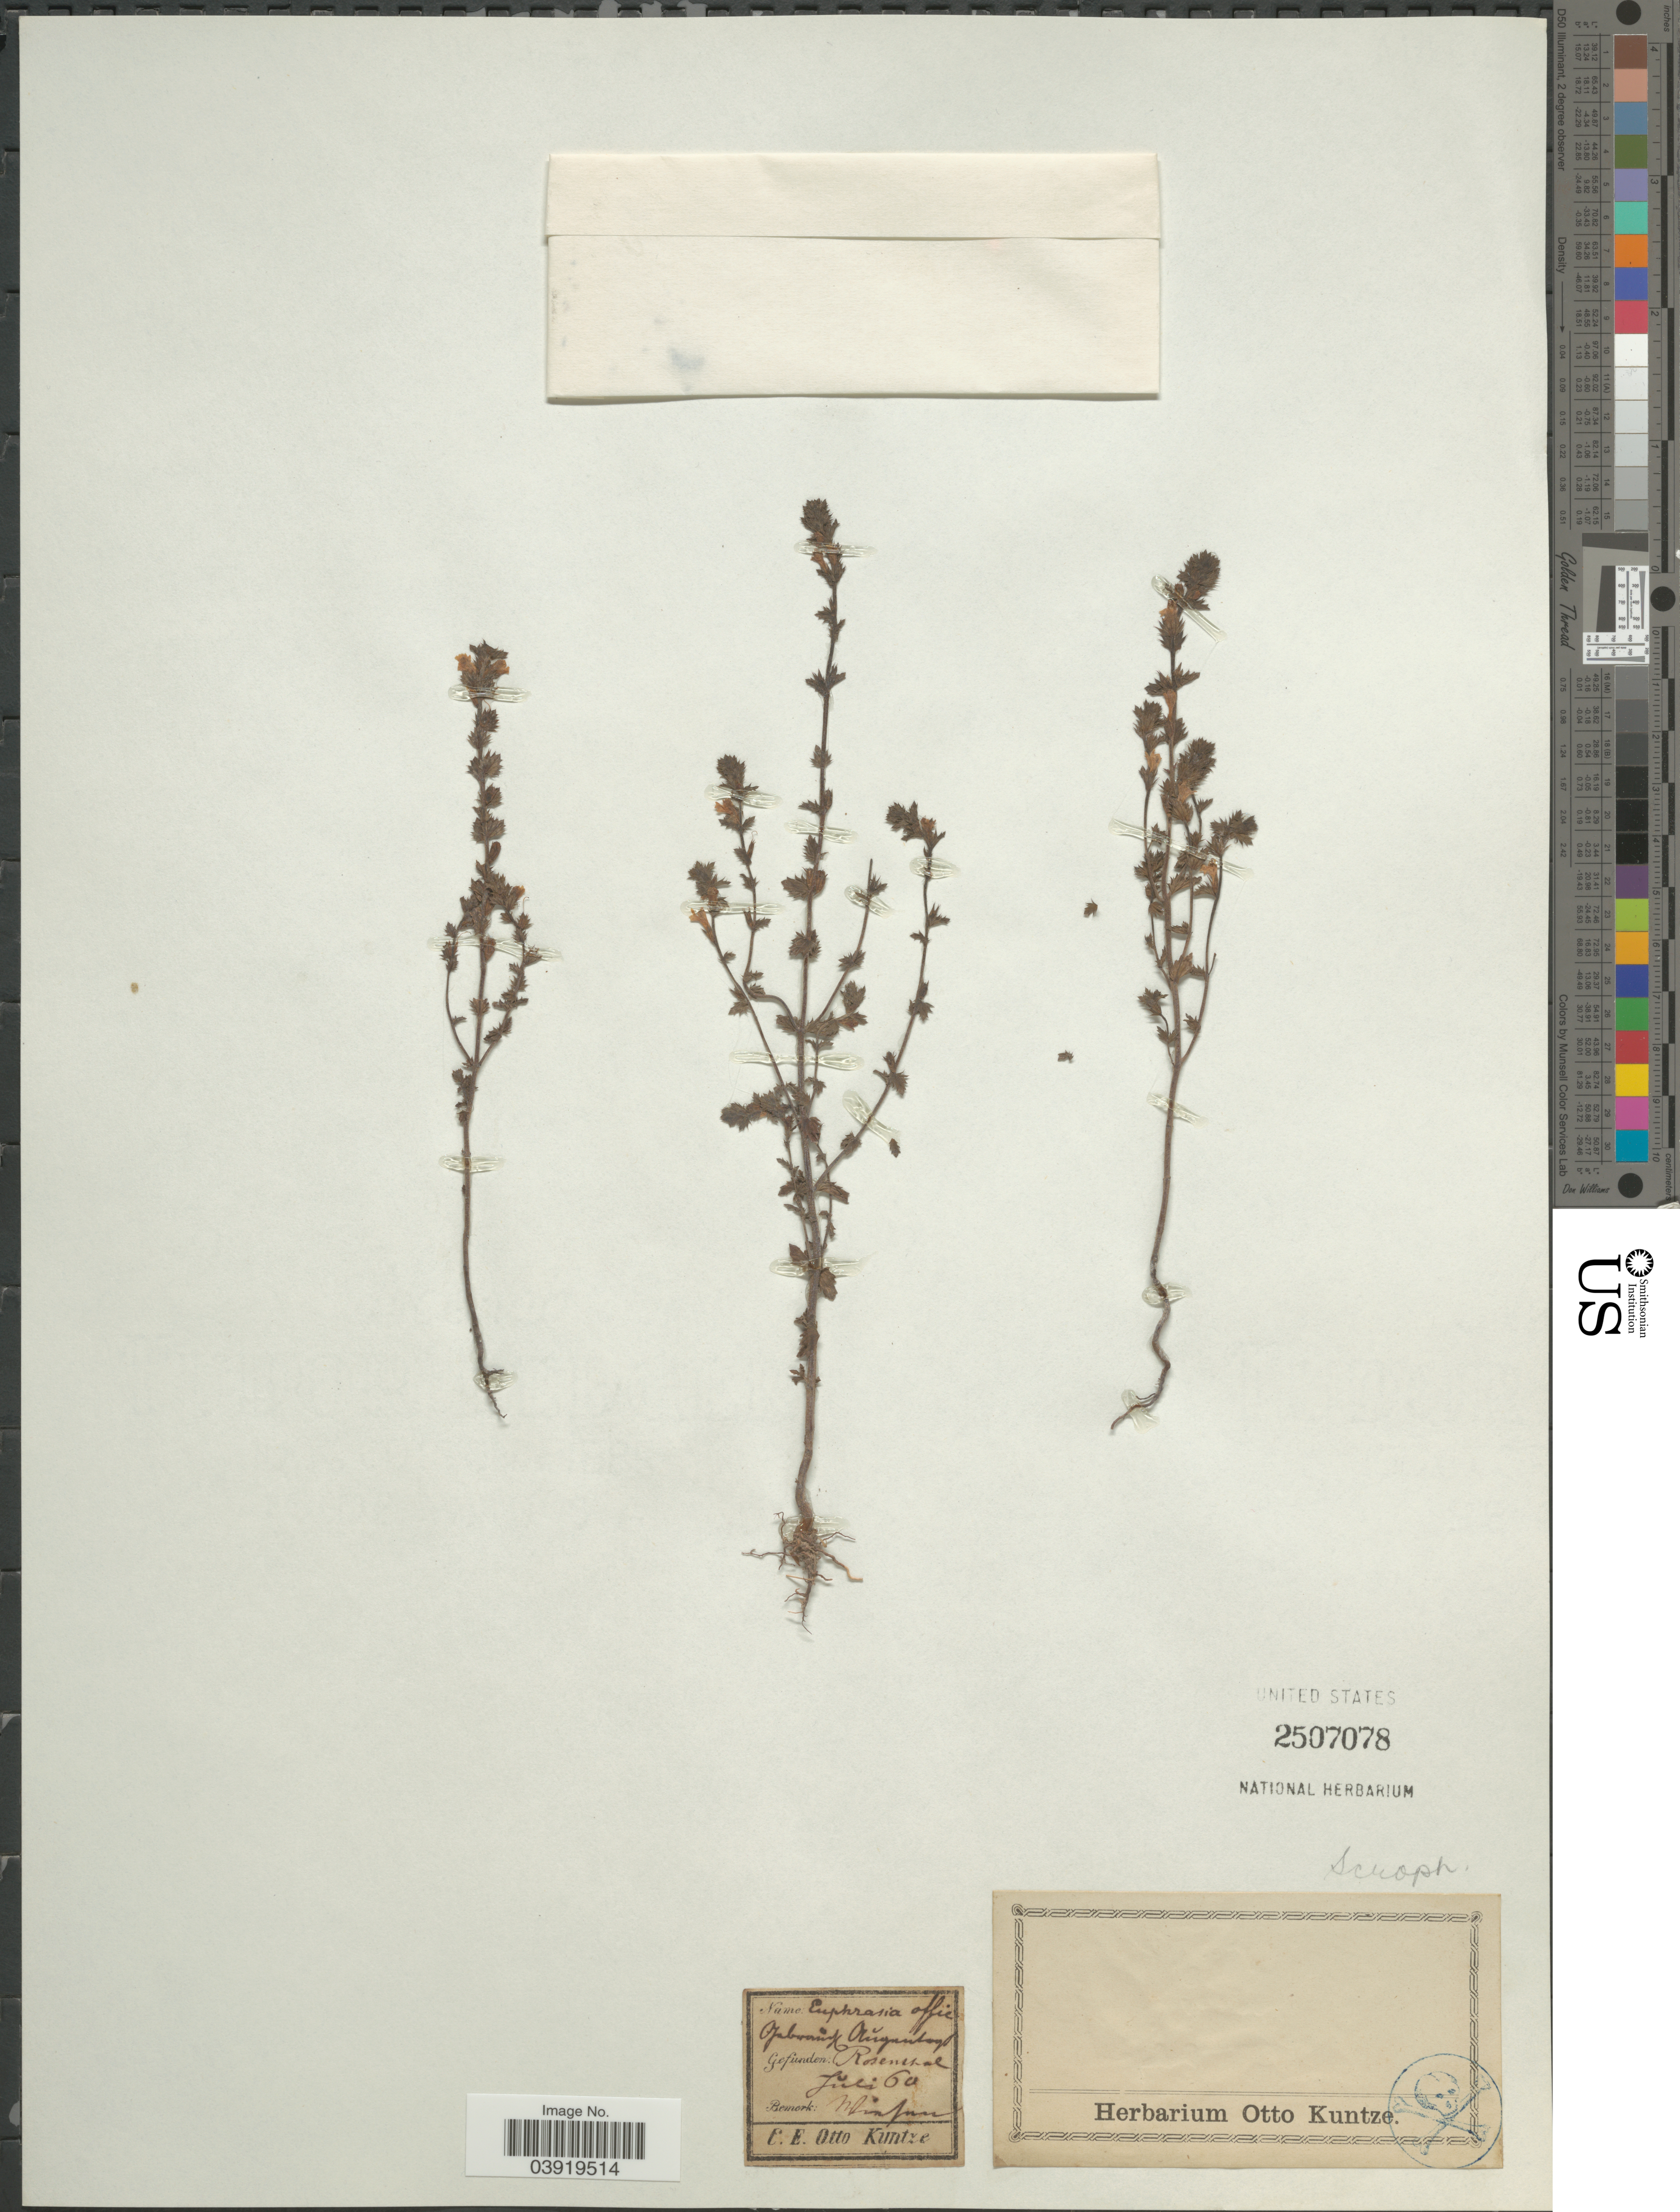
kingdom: Plantae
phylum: Tracheophyta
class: Magnoliopsida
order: Lamiales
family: Orobanchaceae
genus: Euphrasia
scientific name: Euphrasia officinalis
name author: L.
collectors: C.E.O. Kuntze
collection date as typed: Transcribed d/m/y: /7/60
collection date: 1860-07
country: Germany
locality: Rosenthal.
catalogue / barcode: US 2507078